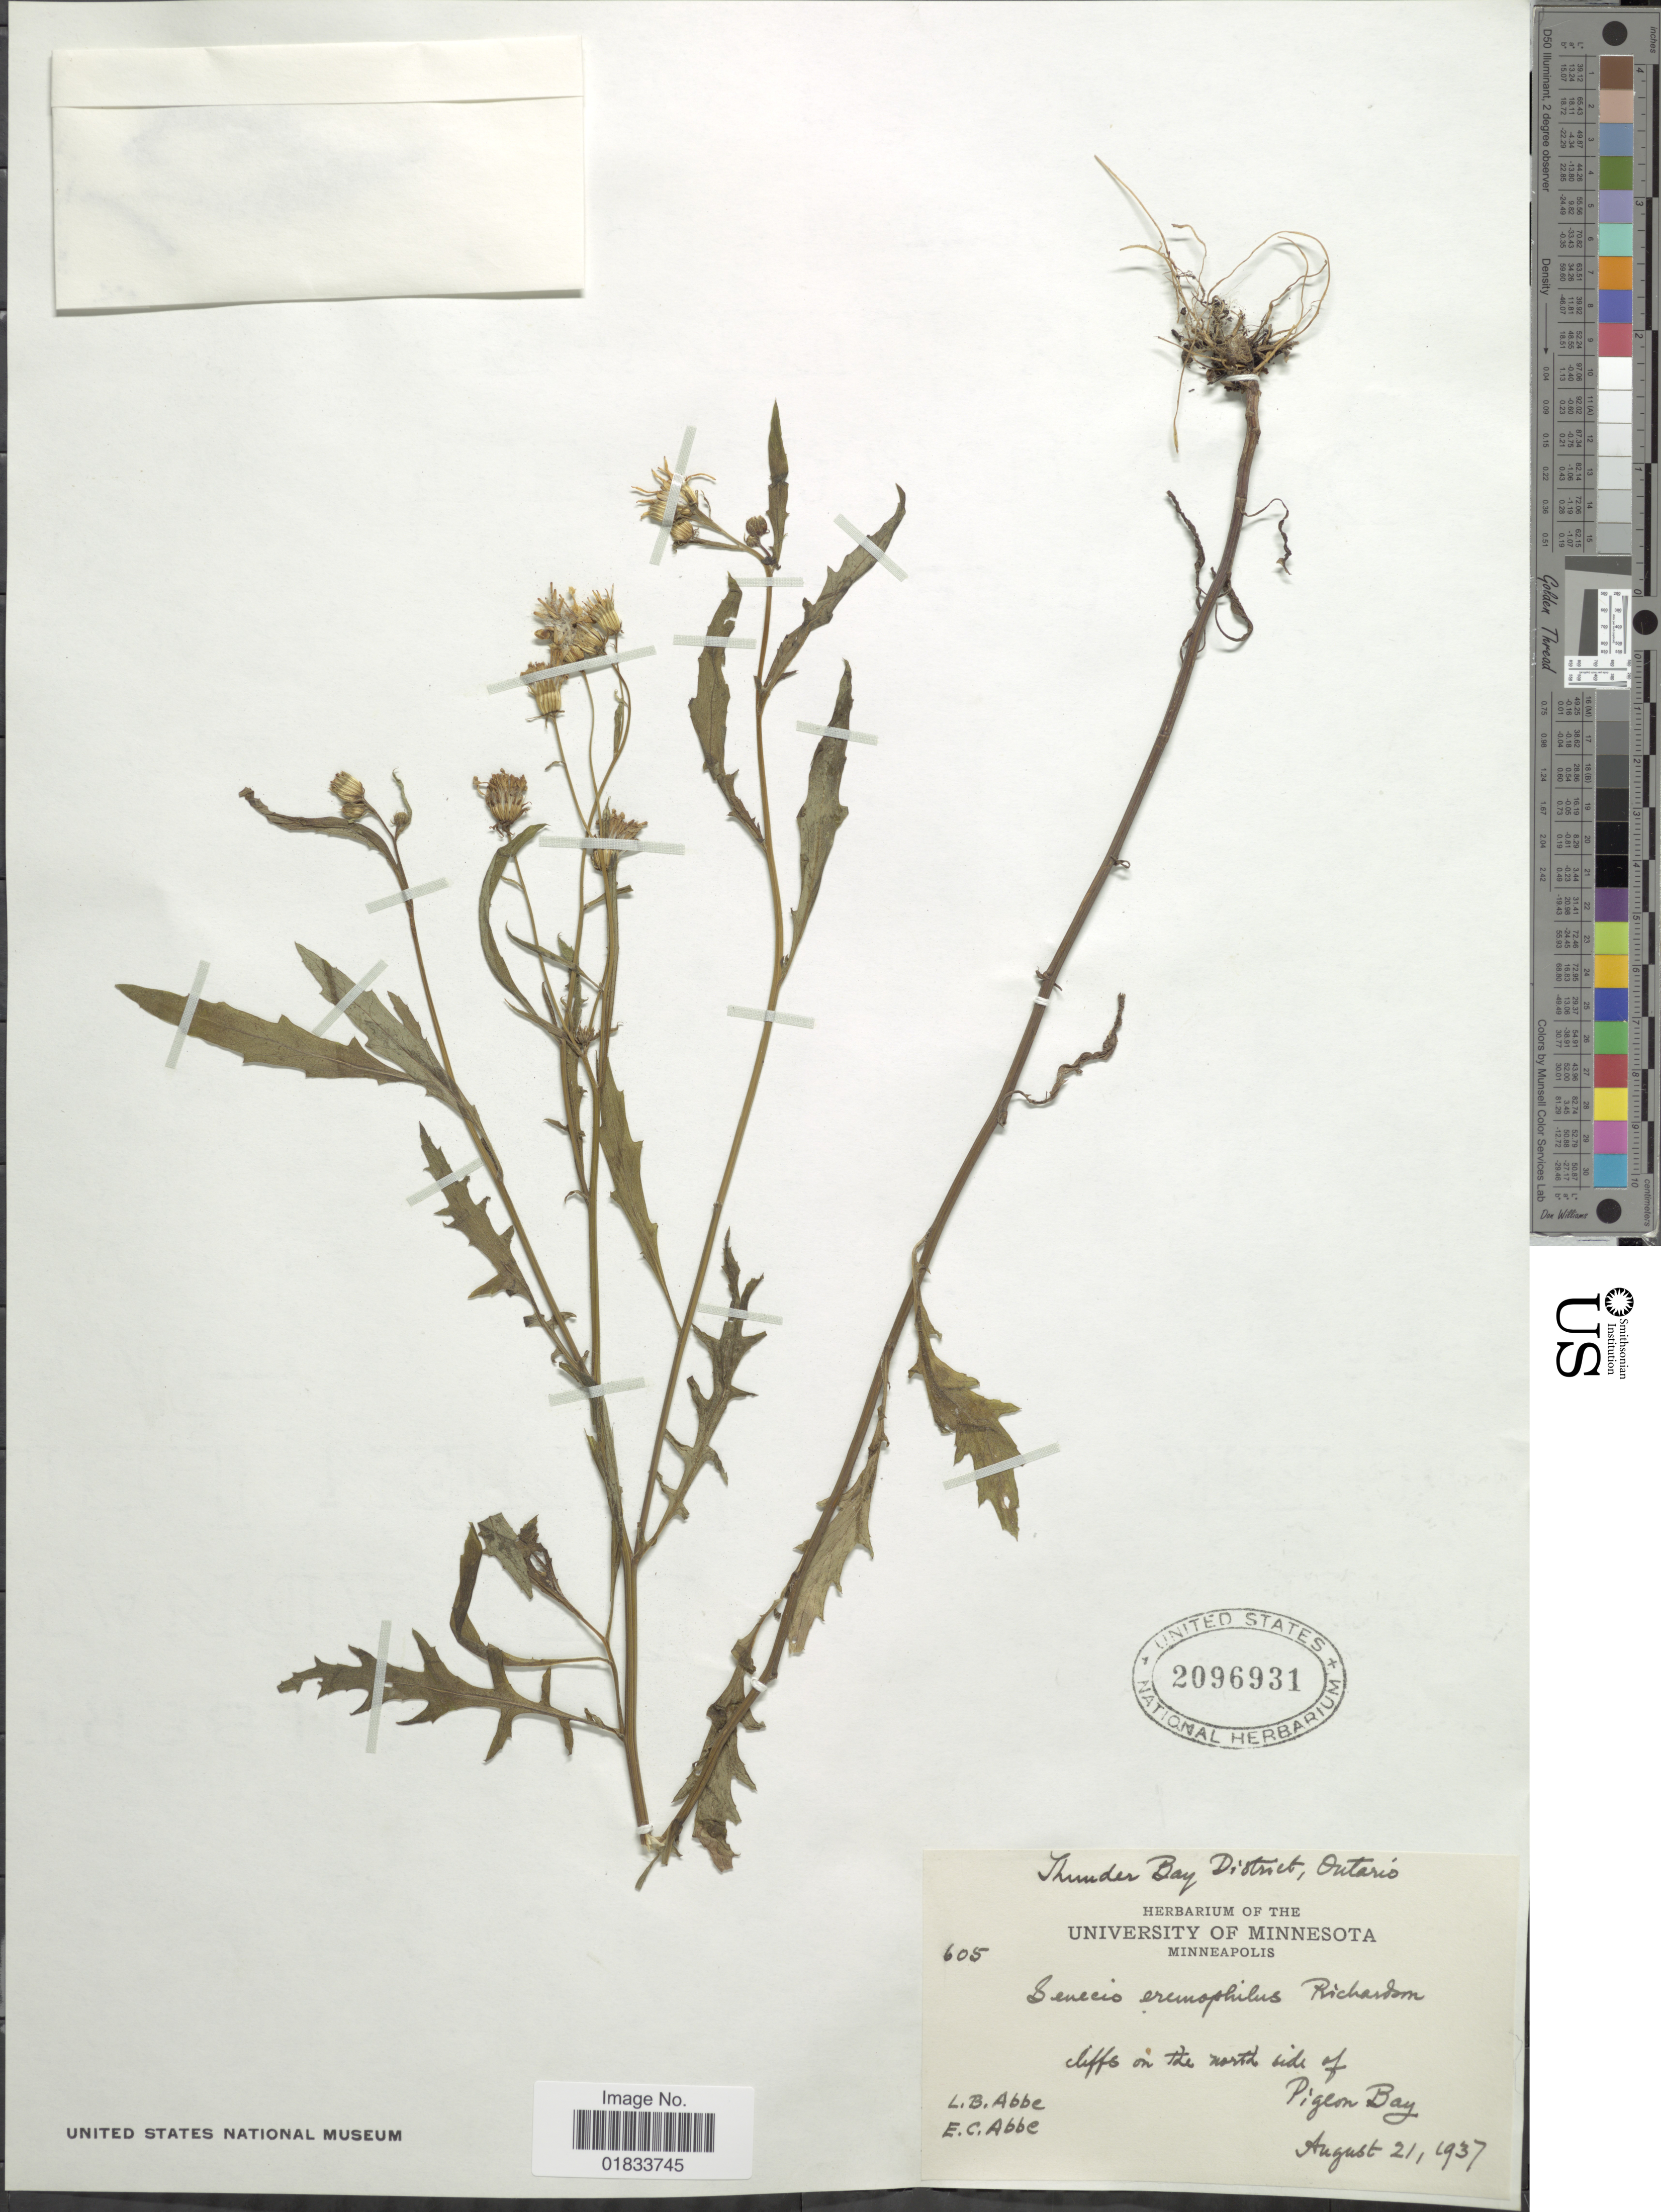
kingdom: Plantae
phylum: Tracheophyta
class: Magnoliopsida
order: Asterales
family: Asteraceae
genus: Senecio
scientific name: Senecio eremophilus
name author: Richardson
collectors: L. B. Abbe & E. C. Abbe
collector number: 605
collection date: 1937-08-21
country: Canada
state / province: Ontario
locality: Thunder Bay District, Cliffs on the north side of Pigeon Bay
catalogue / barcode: US 2096931